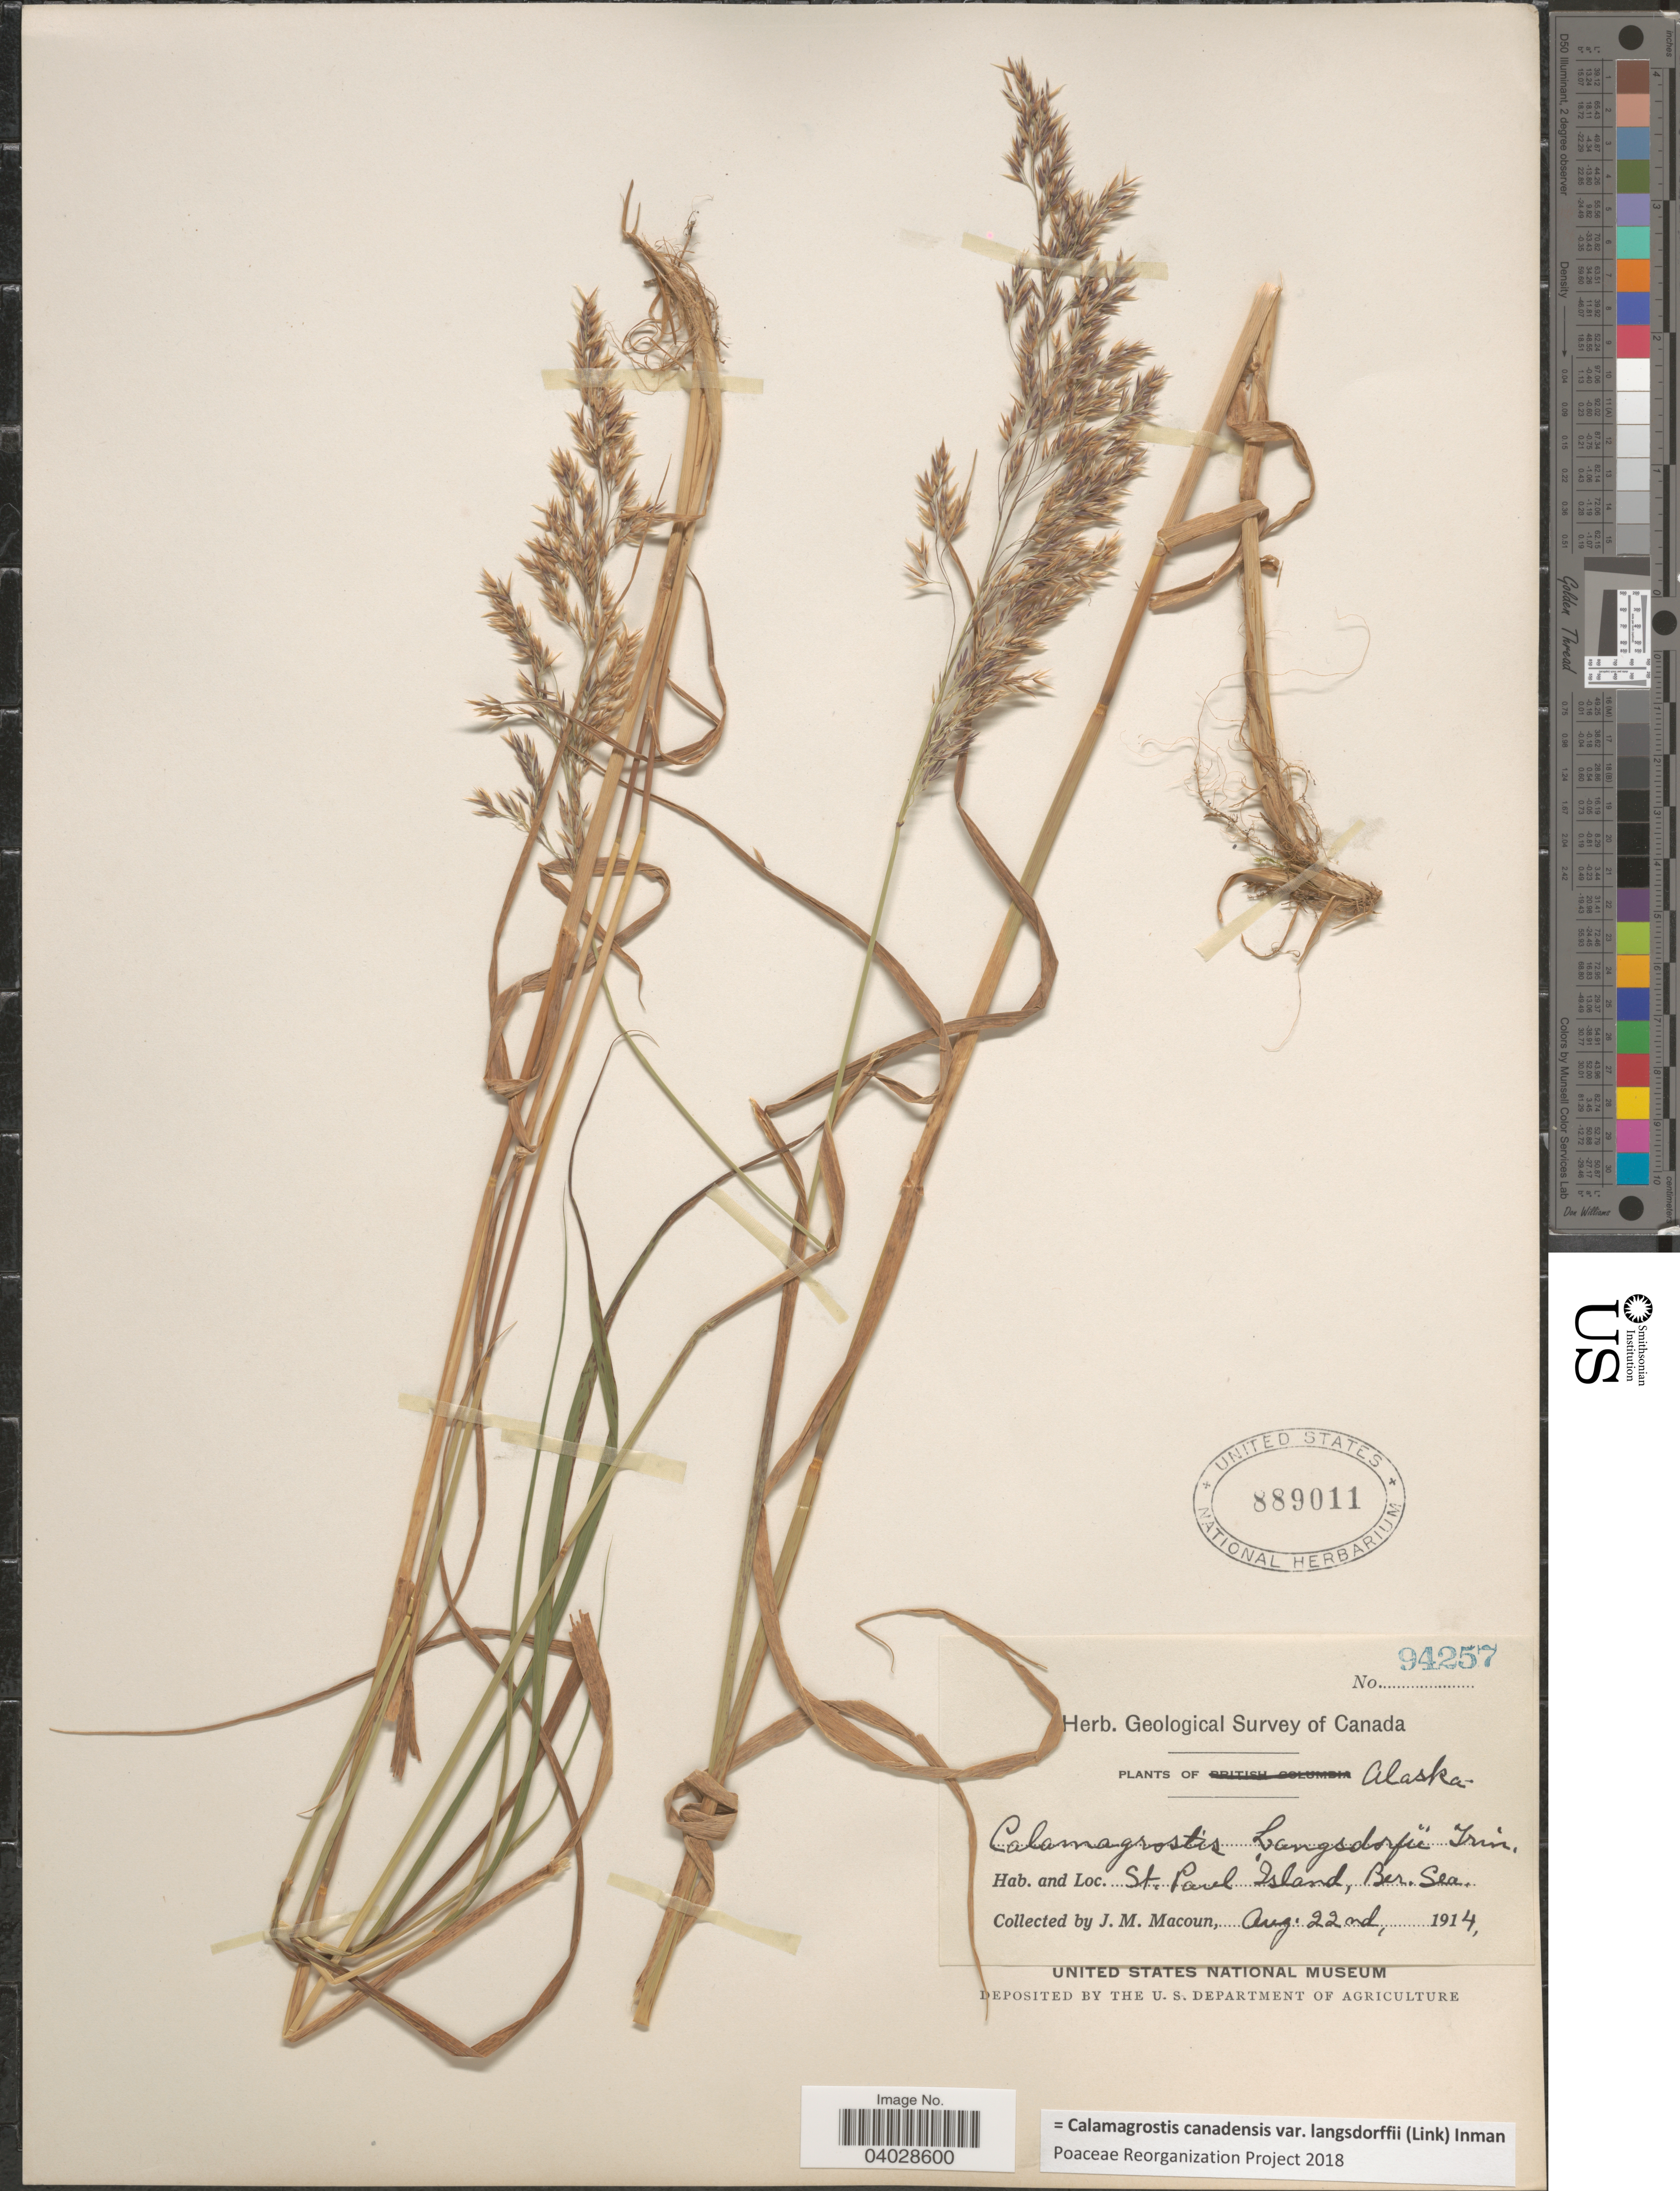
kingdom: Plantae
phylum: Tracheophyta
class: Liliopsida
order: Poales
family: Poaceae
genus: Calamagrostis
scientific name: Calamagrostis canadensis var. langsdorffii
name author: (Link) Inman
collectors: J. M. Macoun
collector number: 94257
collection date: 1914-08-22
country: United States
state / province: Alaska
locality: St. Paul Island, Ber. Sea.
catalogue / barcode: US 889011